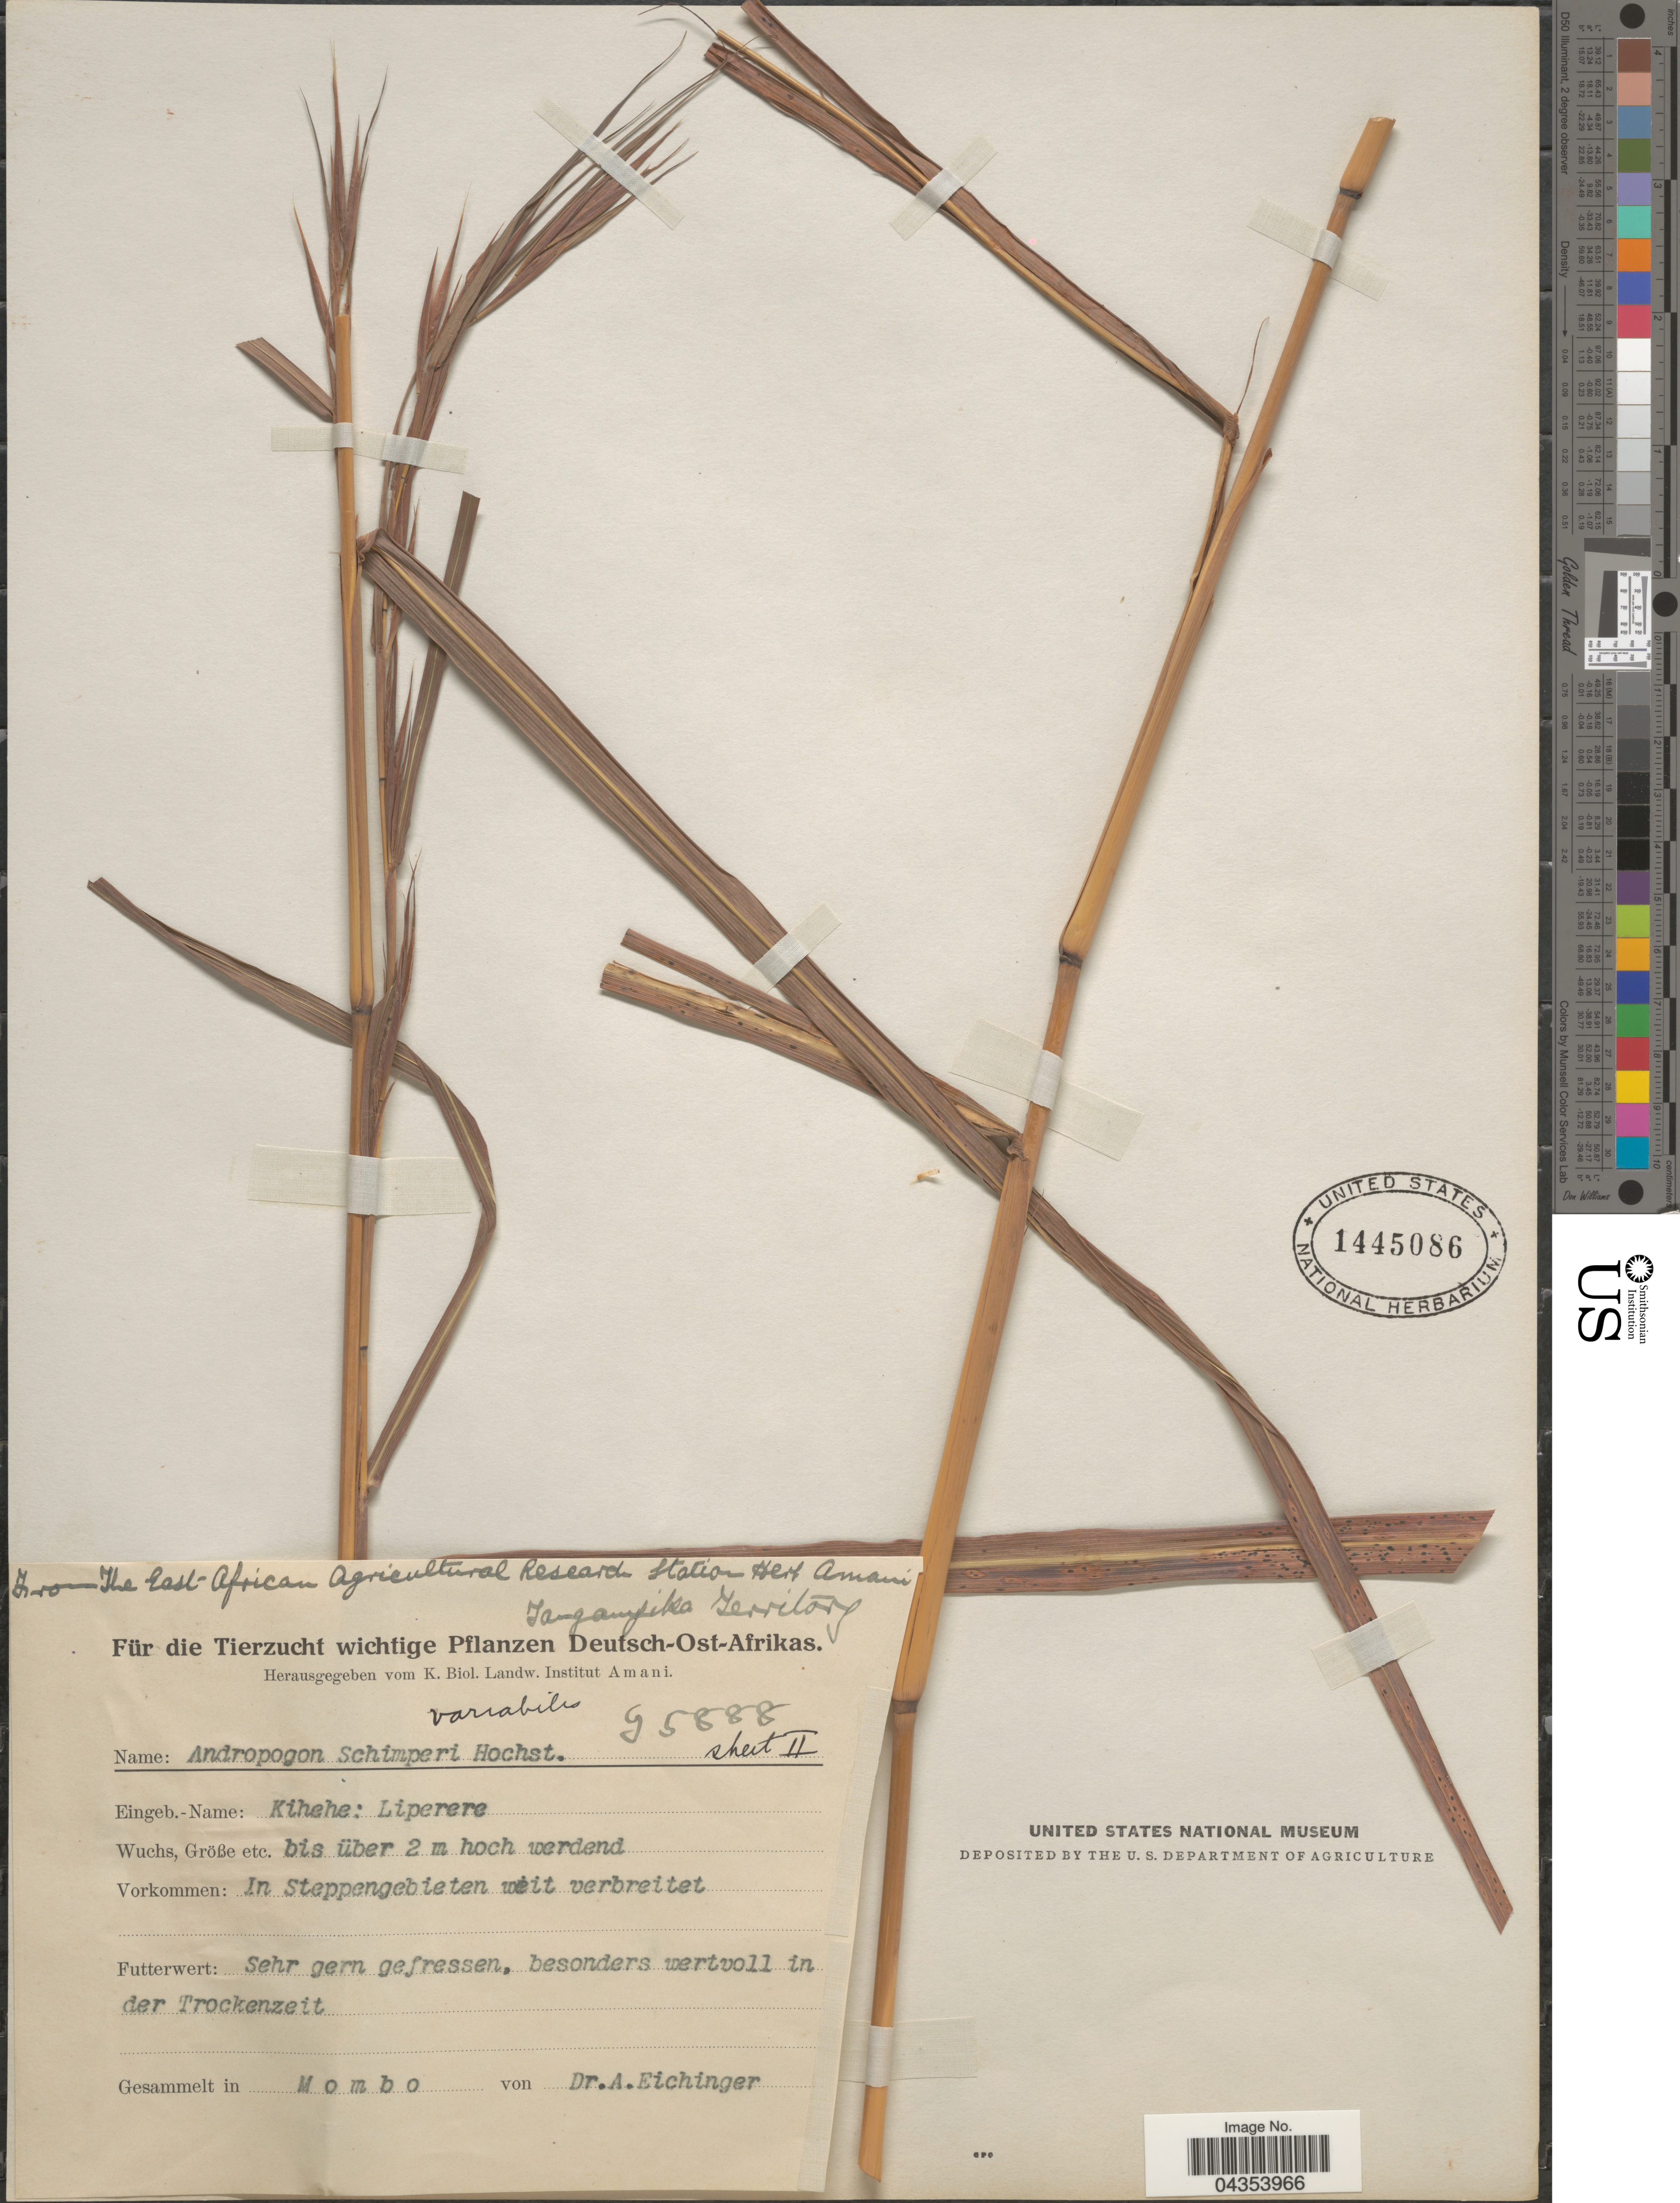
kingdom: Plantae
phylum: Tracheophyta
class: Liliopsida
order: Poales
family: Poaceae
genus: Hyparrhenia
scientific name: Hyparrhenia variabilis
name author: Stapf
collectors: A. Eichinger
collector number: G5888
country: Tanzania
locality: Tanganyika Territory. Deutsch-Ost-Afrikas. Sehr gern gefressen, besonders wertvoll in der Trockenzeit. Mombo.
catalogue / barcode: US 1445086